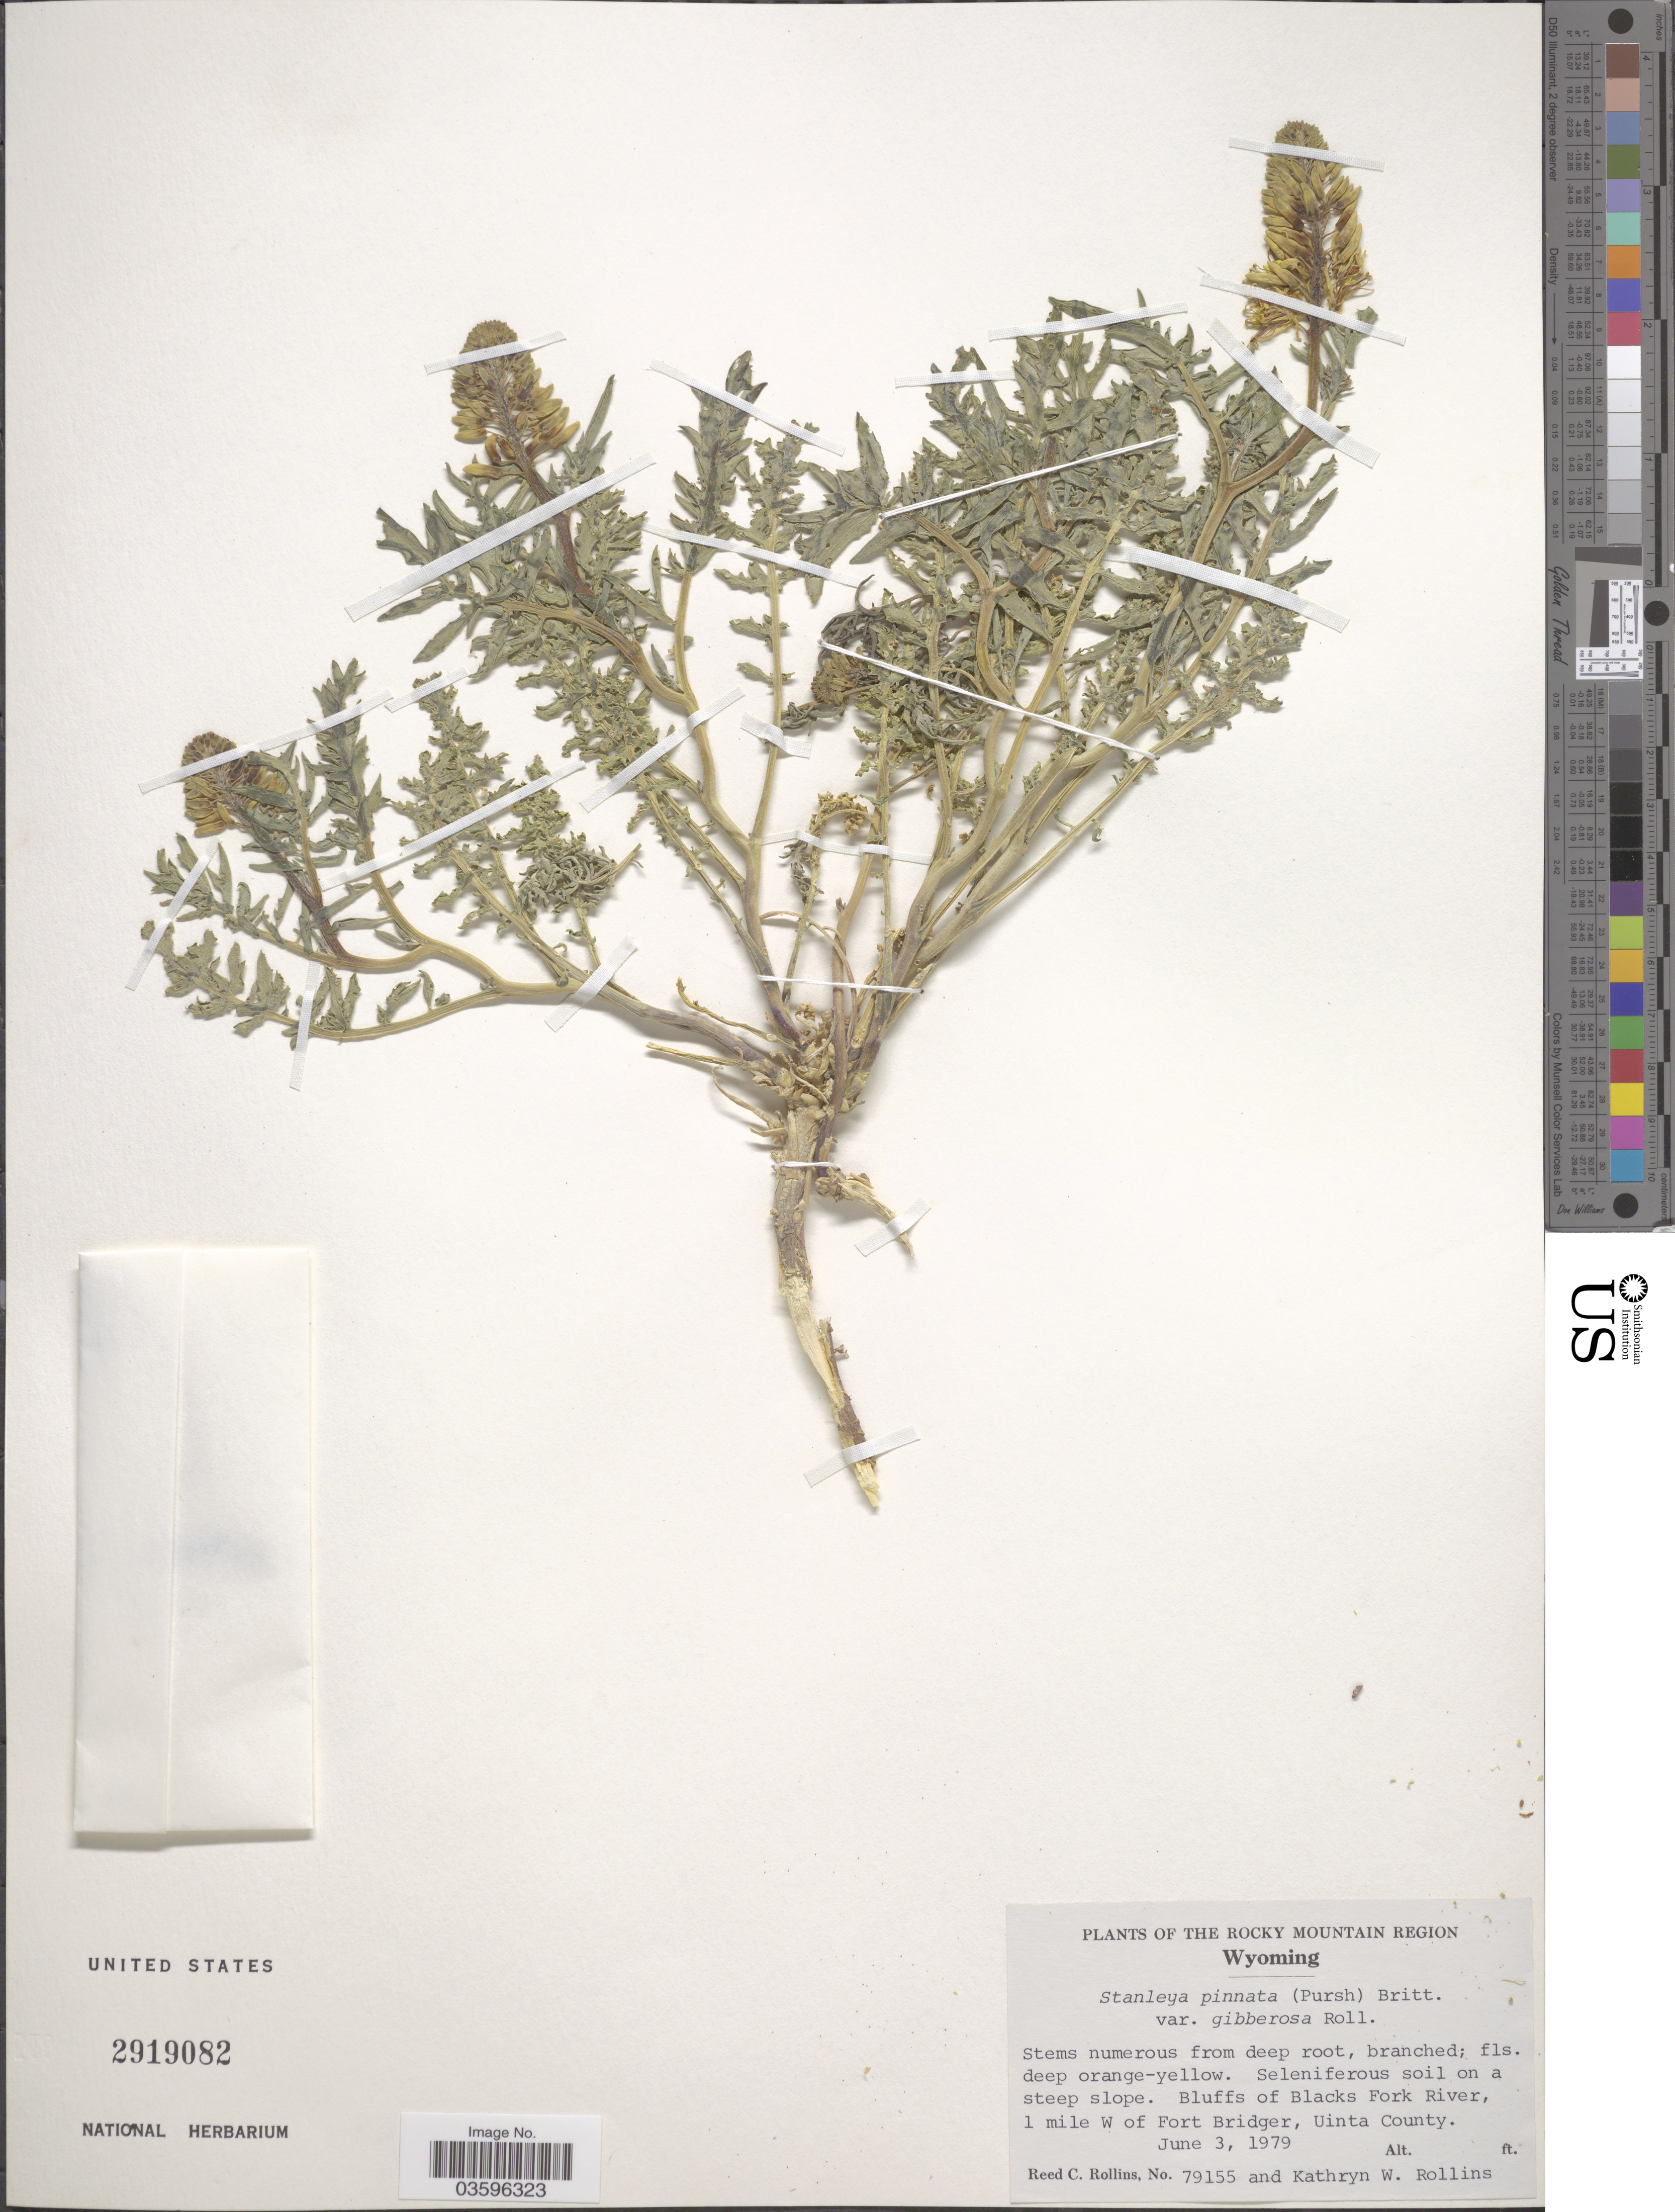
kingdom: Plantae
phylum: Tracheophyta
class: Magnoliopsida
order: Brassicales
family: Brassicaceae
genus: Stanleya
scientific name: Stanleya pinnata var. gibberosa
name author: Rollins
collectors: R. C. Rollins & K. W. Rollins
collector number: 79155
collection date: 1979-06-03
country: United States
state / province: Wyoming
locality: The Rocky Mountain Region. Bluffs of Blacks Fork River, 1 mile W of Fort Bridger, Uinta County.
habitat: seleniferous soil on a steep slope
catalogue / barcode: US 2919082